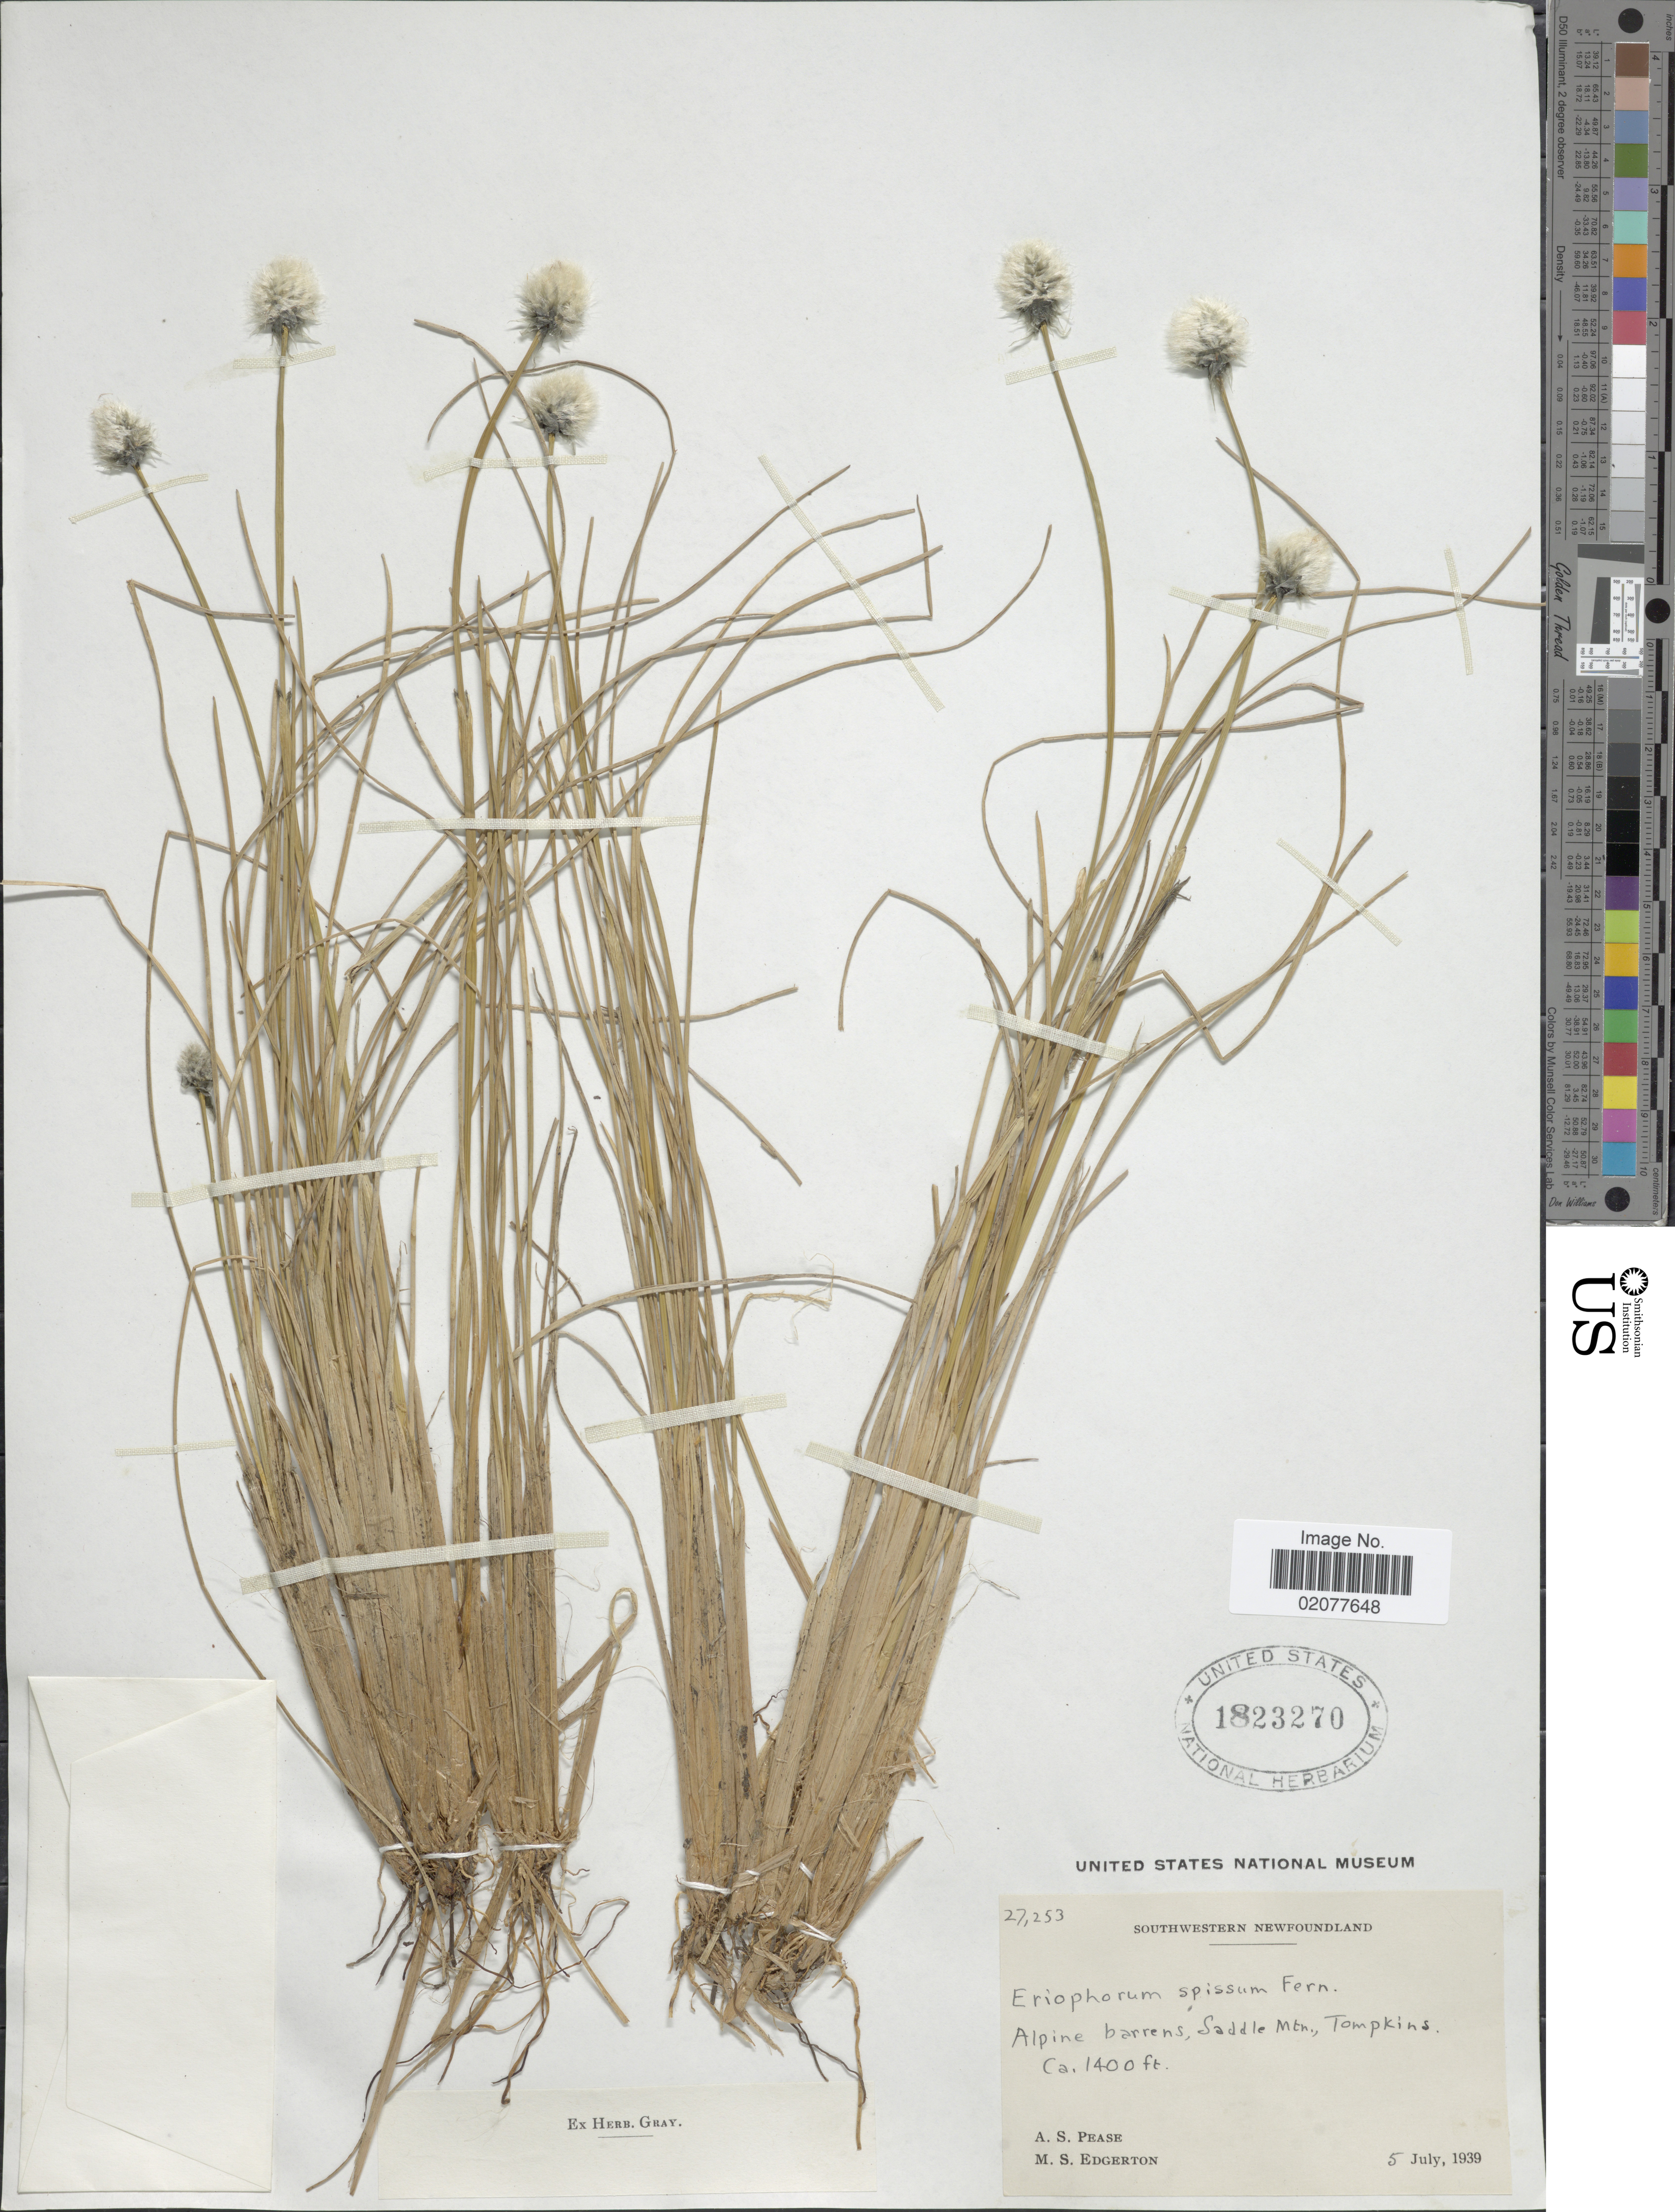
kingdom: Plantae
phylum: Tracheophyta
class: Liliopsida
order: Poales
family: Cyperaceae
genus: Eriophorum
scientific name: Eriophorum spissum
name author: Fernald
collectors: A. S. Pease & M. Edgerton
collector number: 27253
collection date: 1939-07-05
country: Canada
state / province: Newfoundland and Labrador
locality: Newfoundland. Alpine barrens, Saddle Mtn., Tompkins.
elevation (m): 427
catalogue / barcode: US 1823270